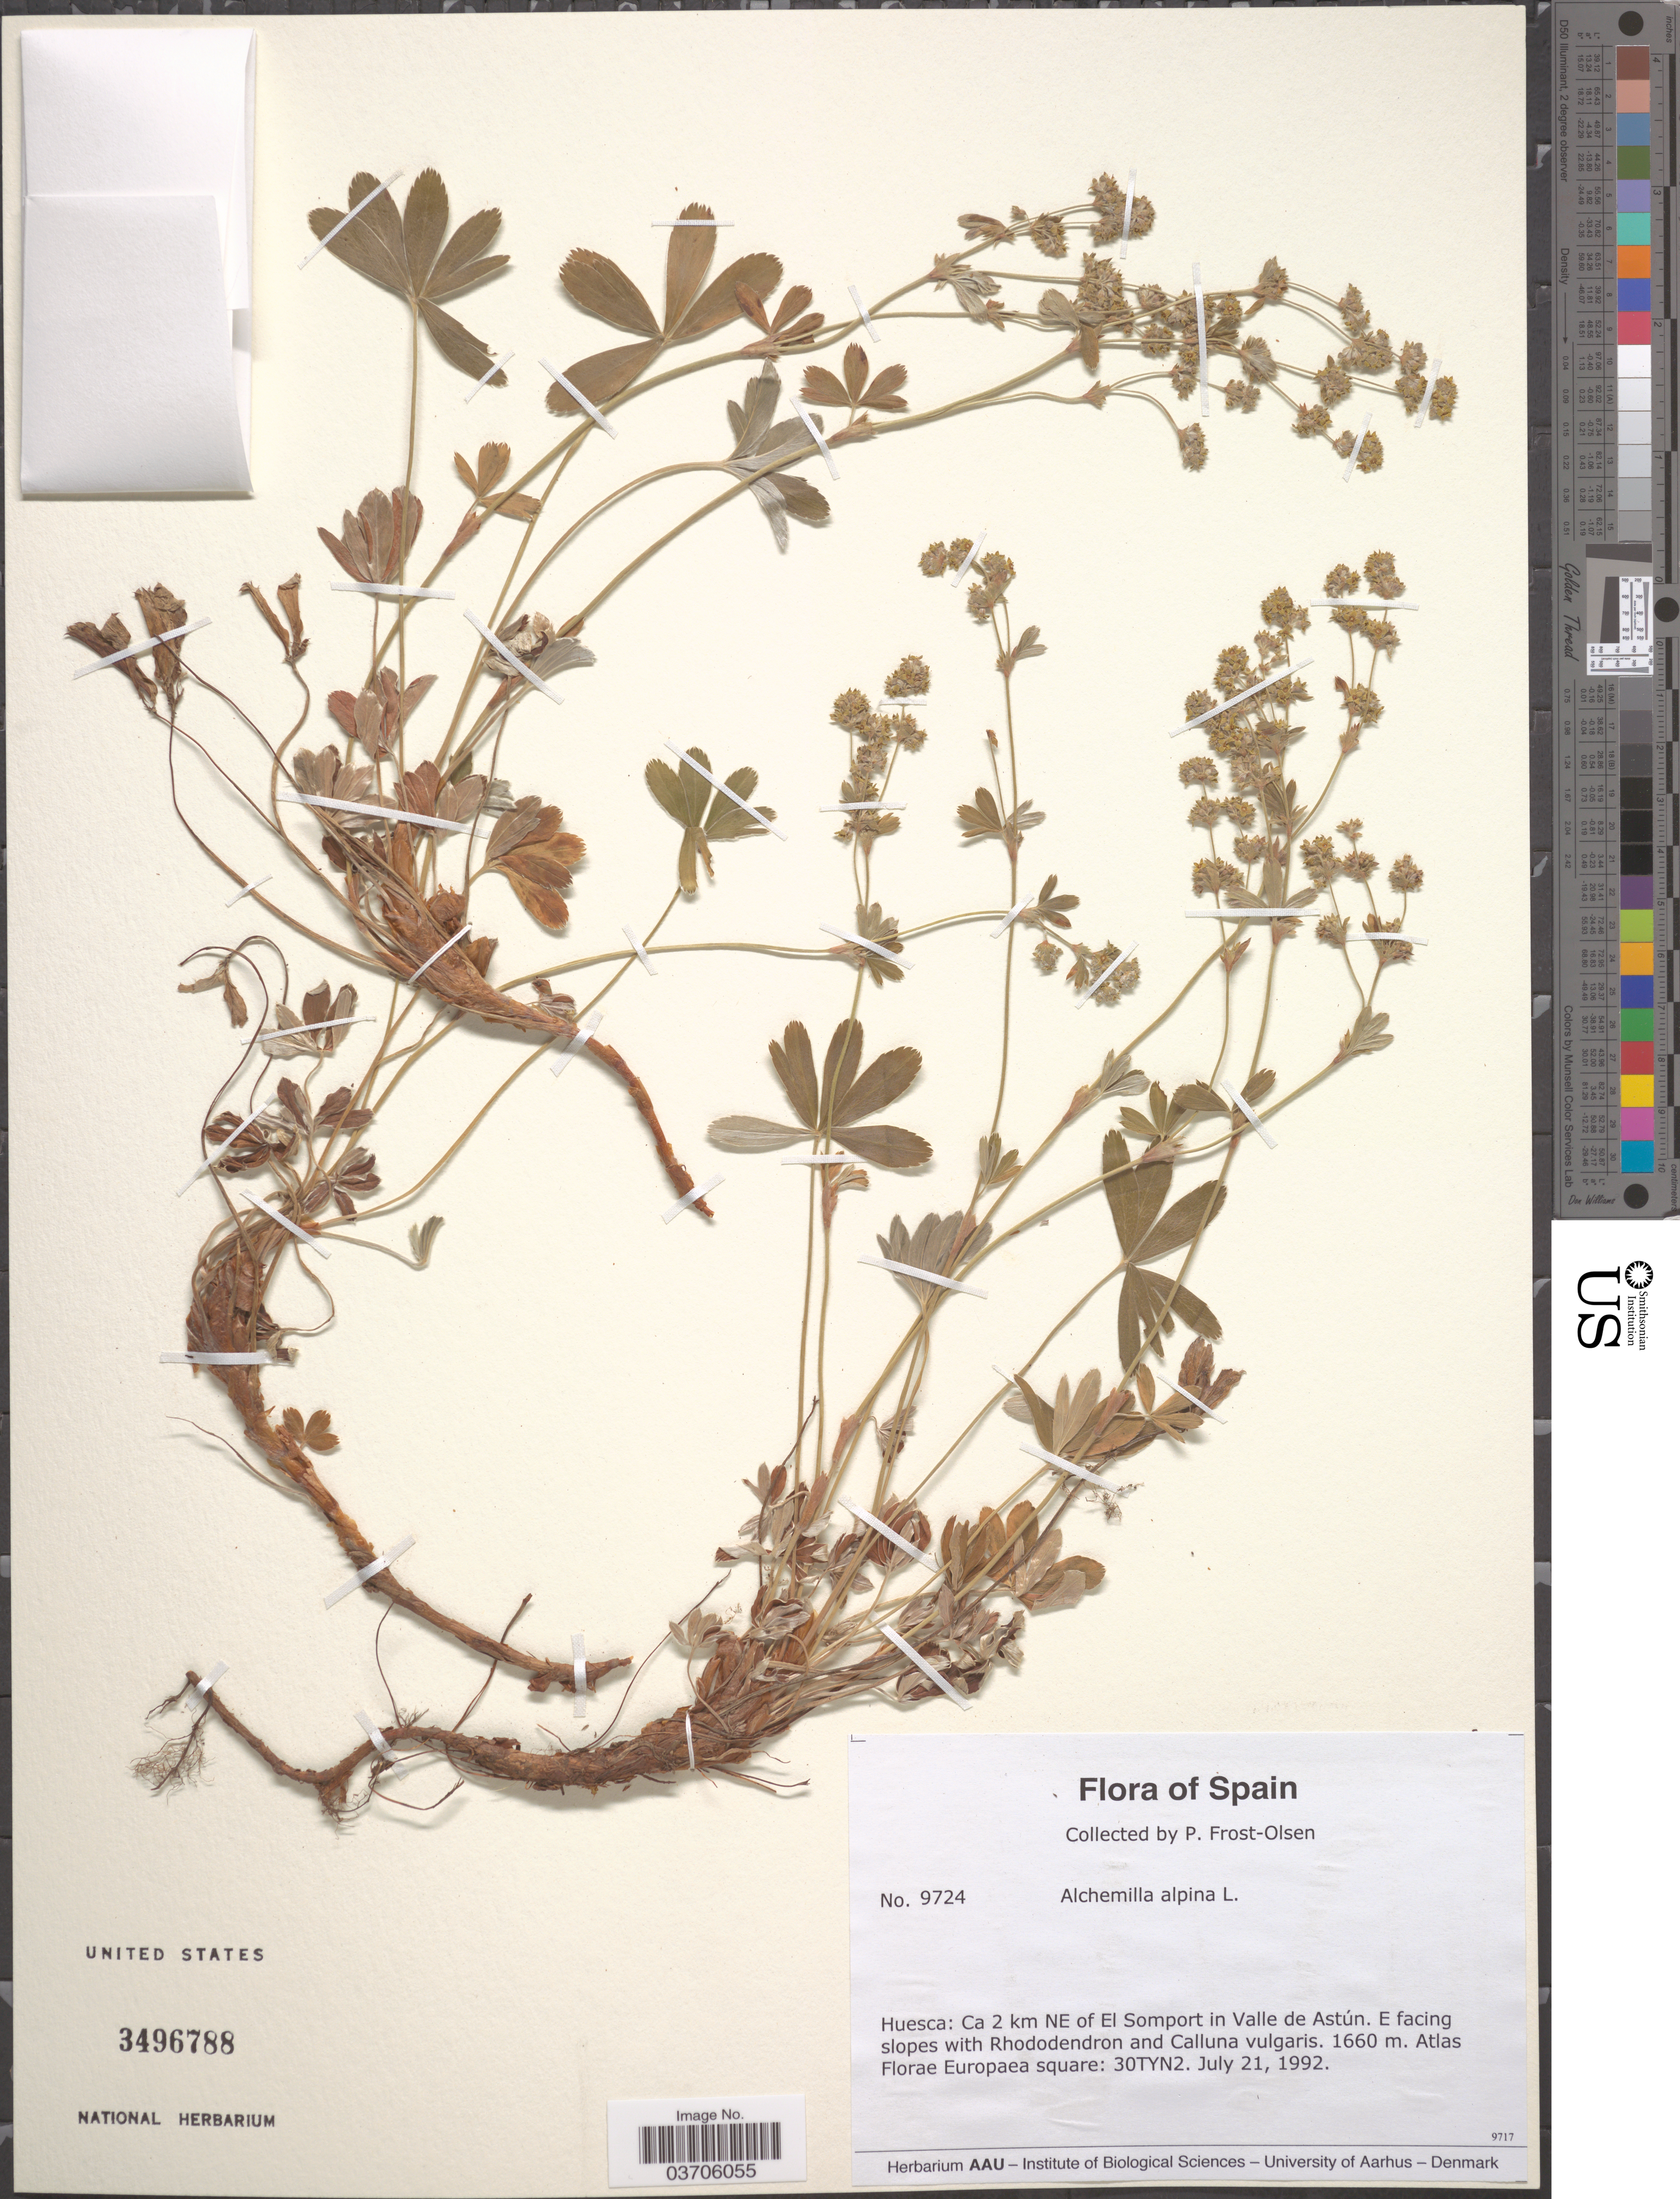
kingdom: Plantae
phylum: Tracheophyta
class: Magnoliopsida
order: Rosales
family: Rosaceae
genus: Alchemilla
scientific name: Alchemilla alpina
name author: L.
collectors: P. Frost-Olsen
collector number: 9724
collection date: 1992-07-21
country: Spain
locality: Huesca: Ca 2 km NE of El Somport in Valle de Astún. E facing slopes. Atlas Florae Europaea square: 30TYN2.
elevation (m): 1660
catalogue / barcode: US 3496788